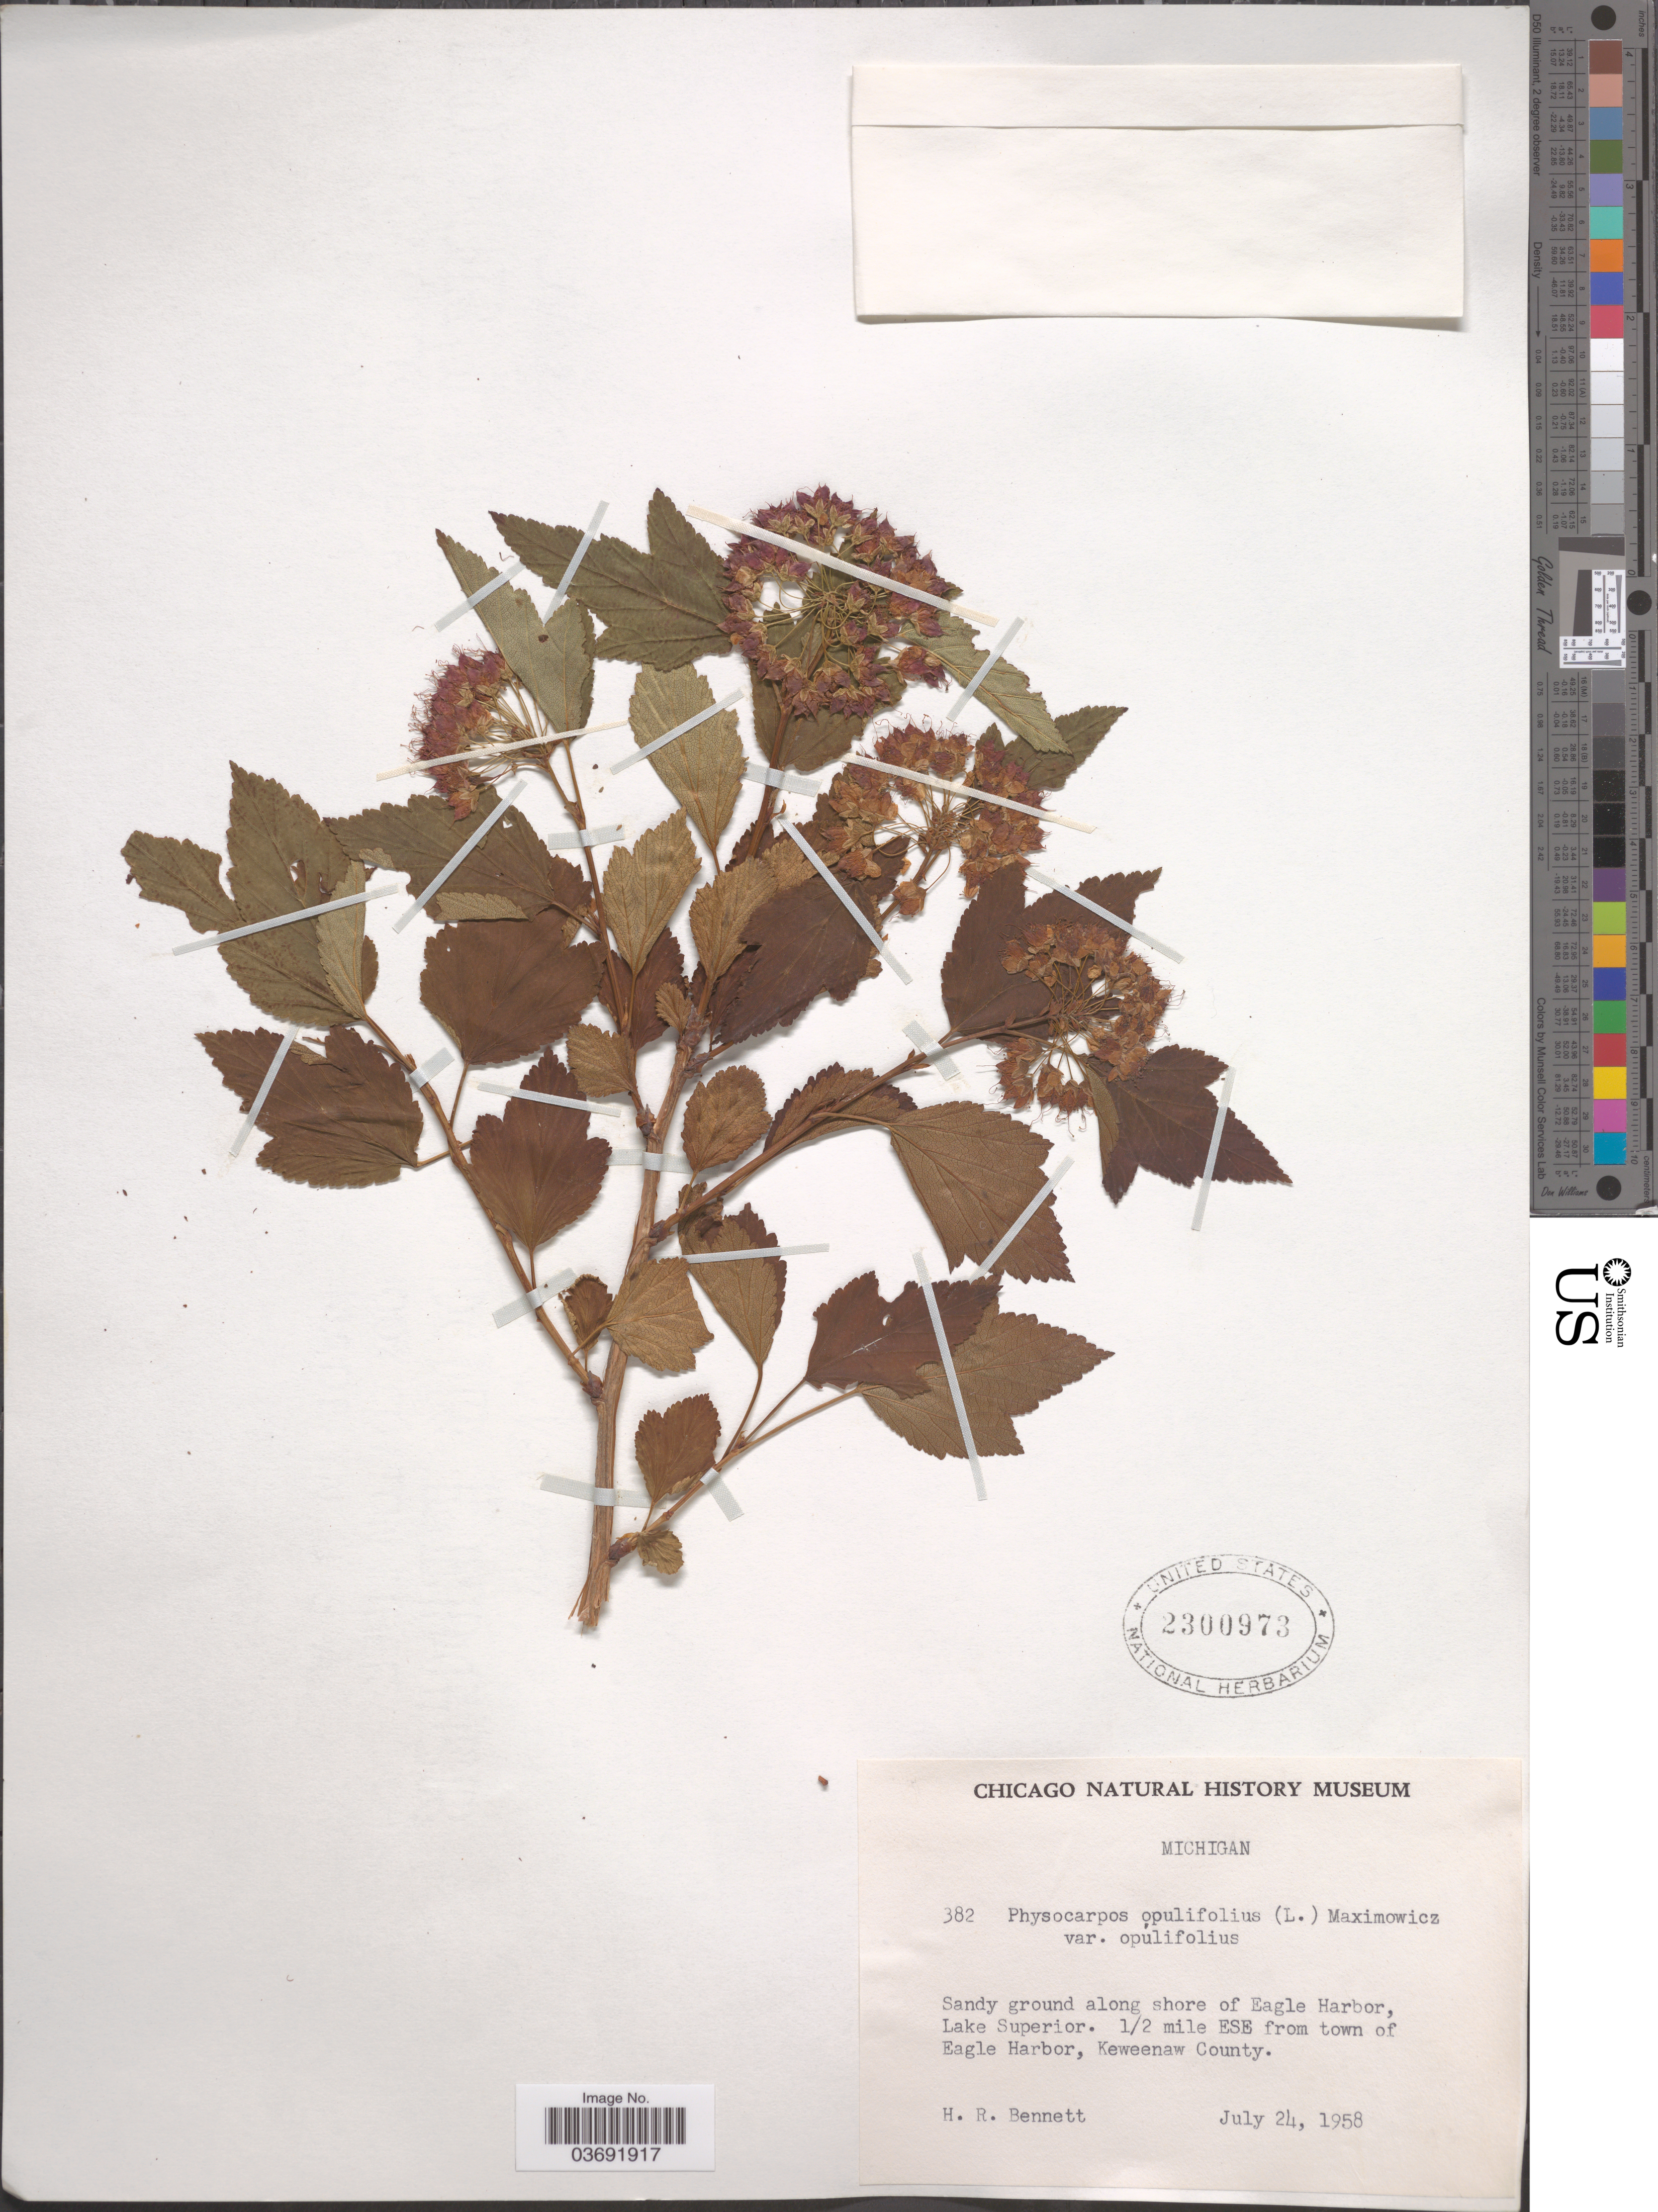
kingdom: Plantae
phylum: Tracheophyta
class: Magnoliopsida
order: Rosales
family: Rosaceae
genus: Physocarpus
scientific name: Physocarpus opulifolius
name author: (L.) Maxim.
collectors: H. R. Bennett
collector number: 382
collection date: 1958-07-24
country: United States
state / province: Michigan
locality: Sandy ground along shore of Eagle Harbor, Lake Superior. 1/2 miles ESE from town of Eagle Harbor, Keweenaw County.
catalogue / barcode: US 2300973